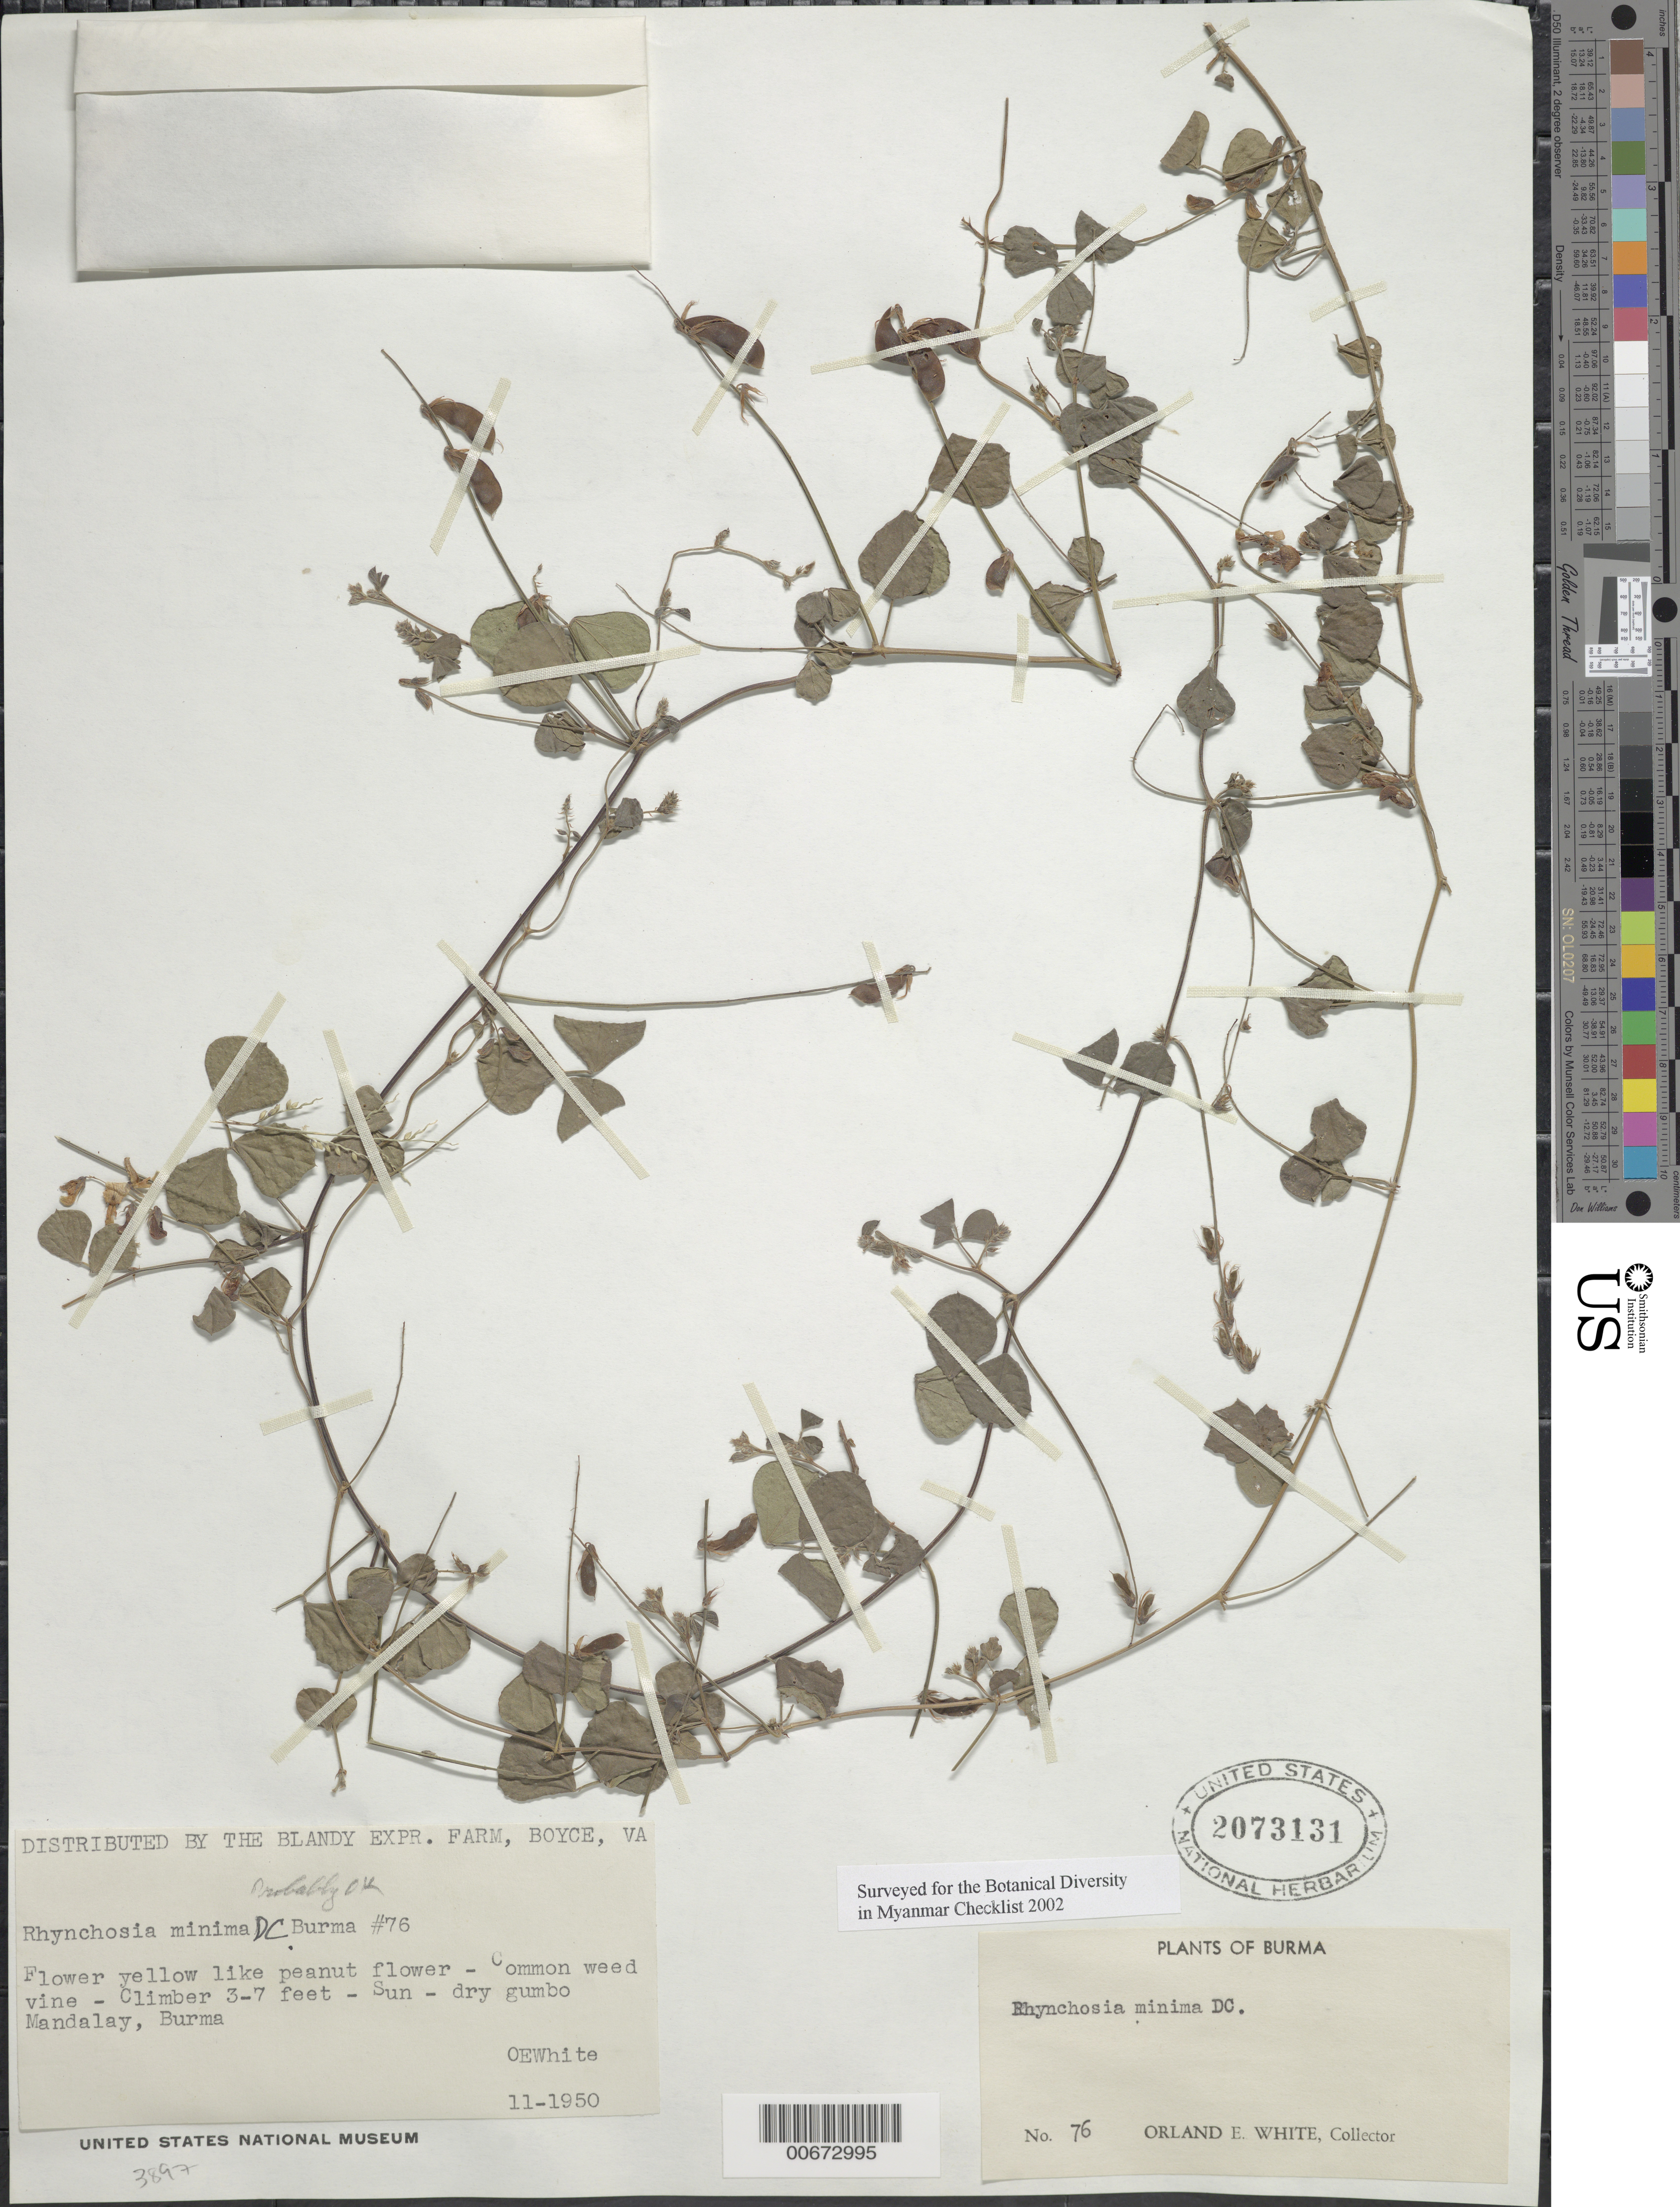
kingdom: Plantae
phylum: Tracheophyta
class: Magnoliopsida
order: Fabales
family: Fabaceae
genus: Rhynchosia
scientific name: Rhynchosia minima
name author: (L.) DC.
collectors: O. E. White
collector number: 76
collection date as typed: Nov 1950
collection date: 1950-11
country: Myanmar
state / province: Mandalay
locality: Mandalay.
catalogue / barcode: US 2073131